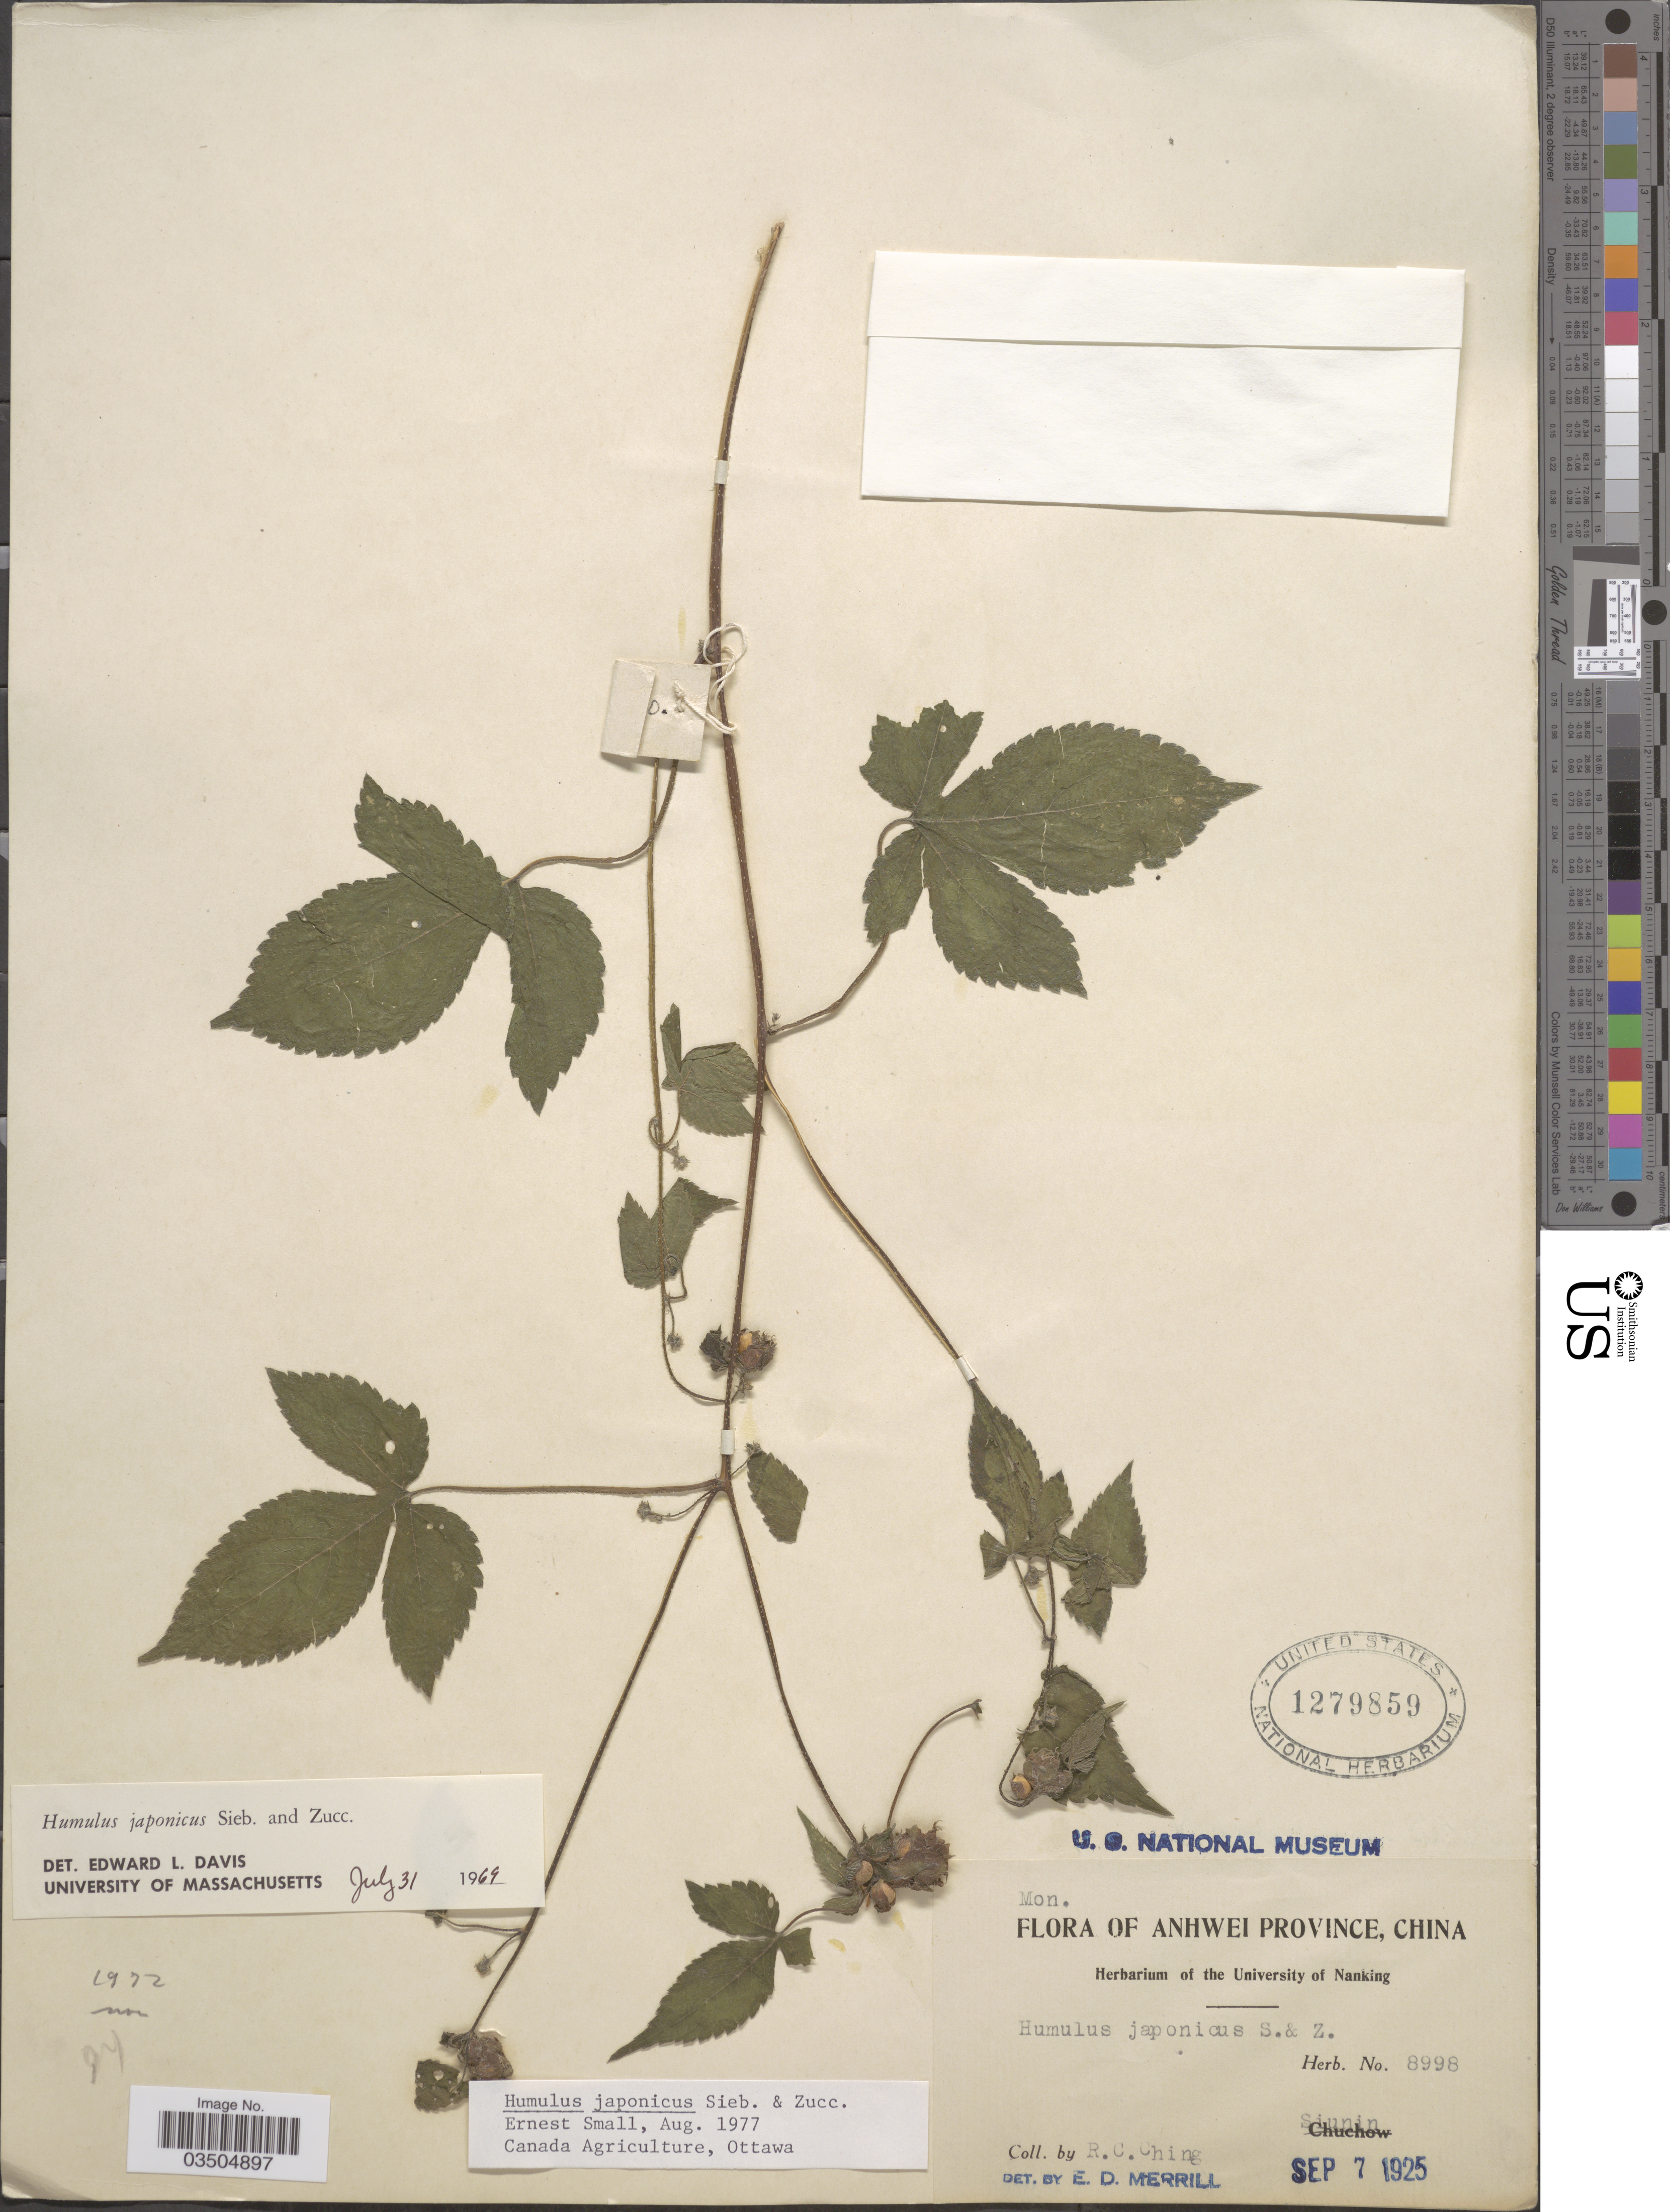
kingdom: Plantae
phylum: Tracheophyta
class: Magnoliopsida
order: Rosales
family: Cannabaceae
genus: Humulus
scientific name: Humulus japonicus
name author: Siebold & Zucc.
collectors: R. C. Ching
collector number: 8998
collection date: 1925-09-07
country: China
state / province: Anhui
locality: Anhwei Province. Siunin.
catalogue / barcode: US 1279859